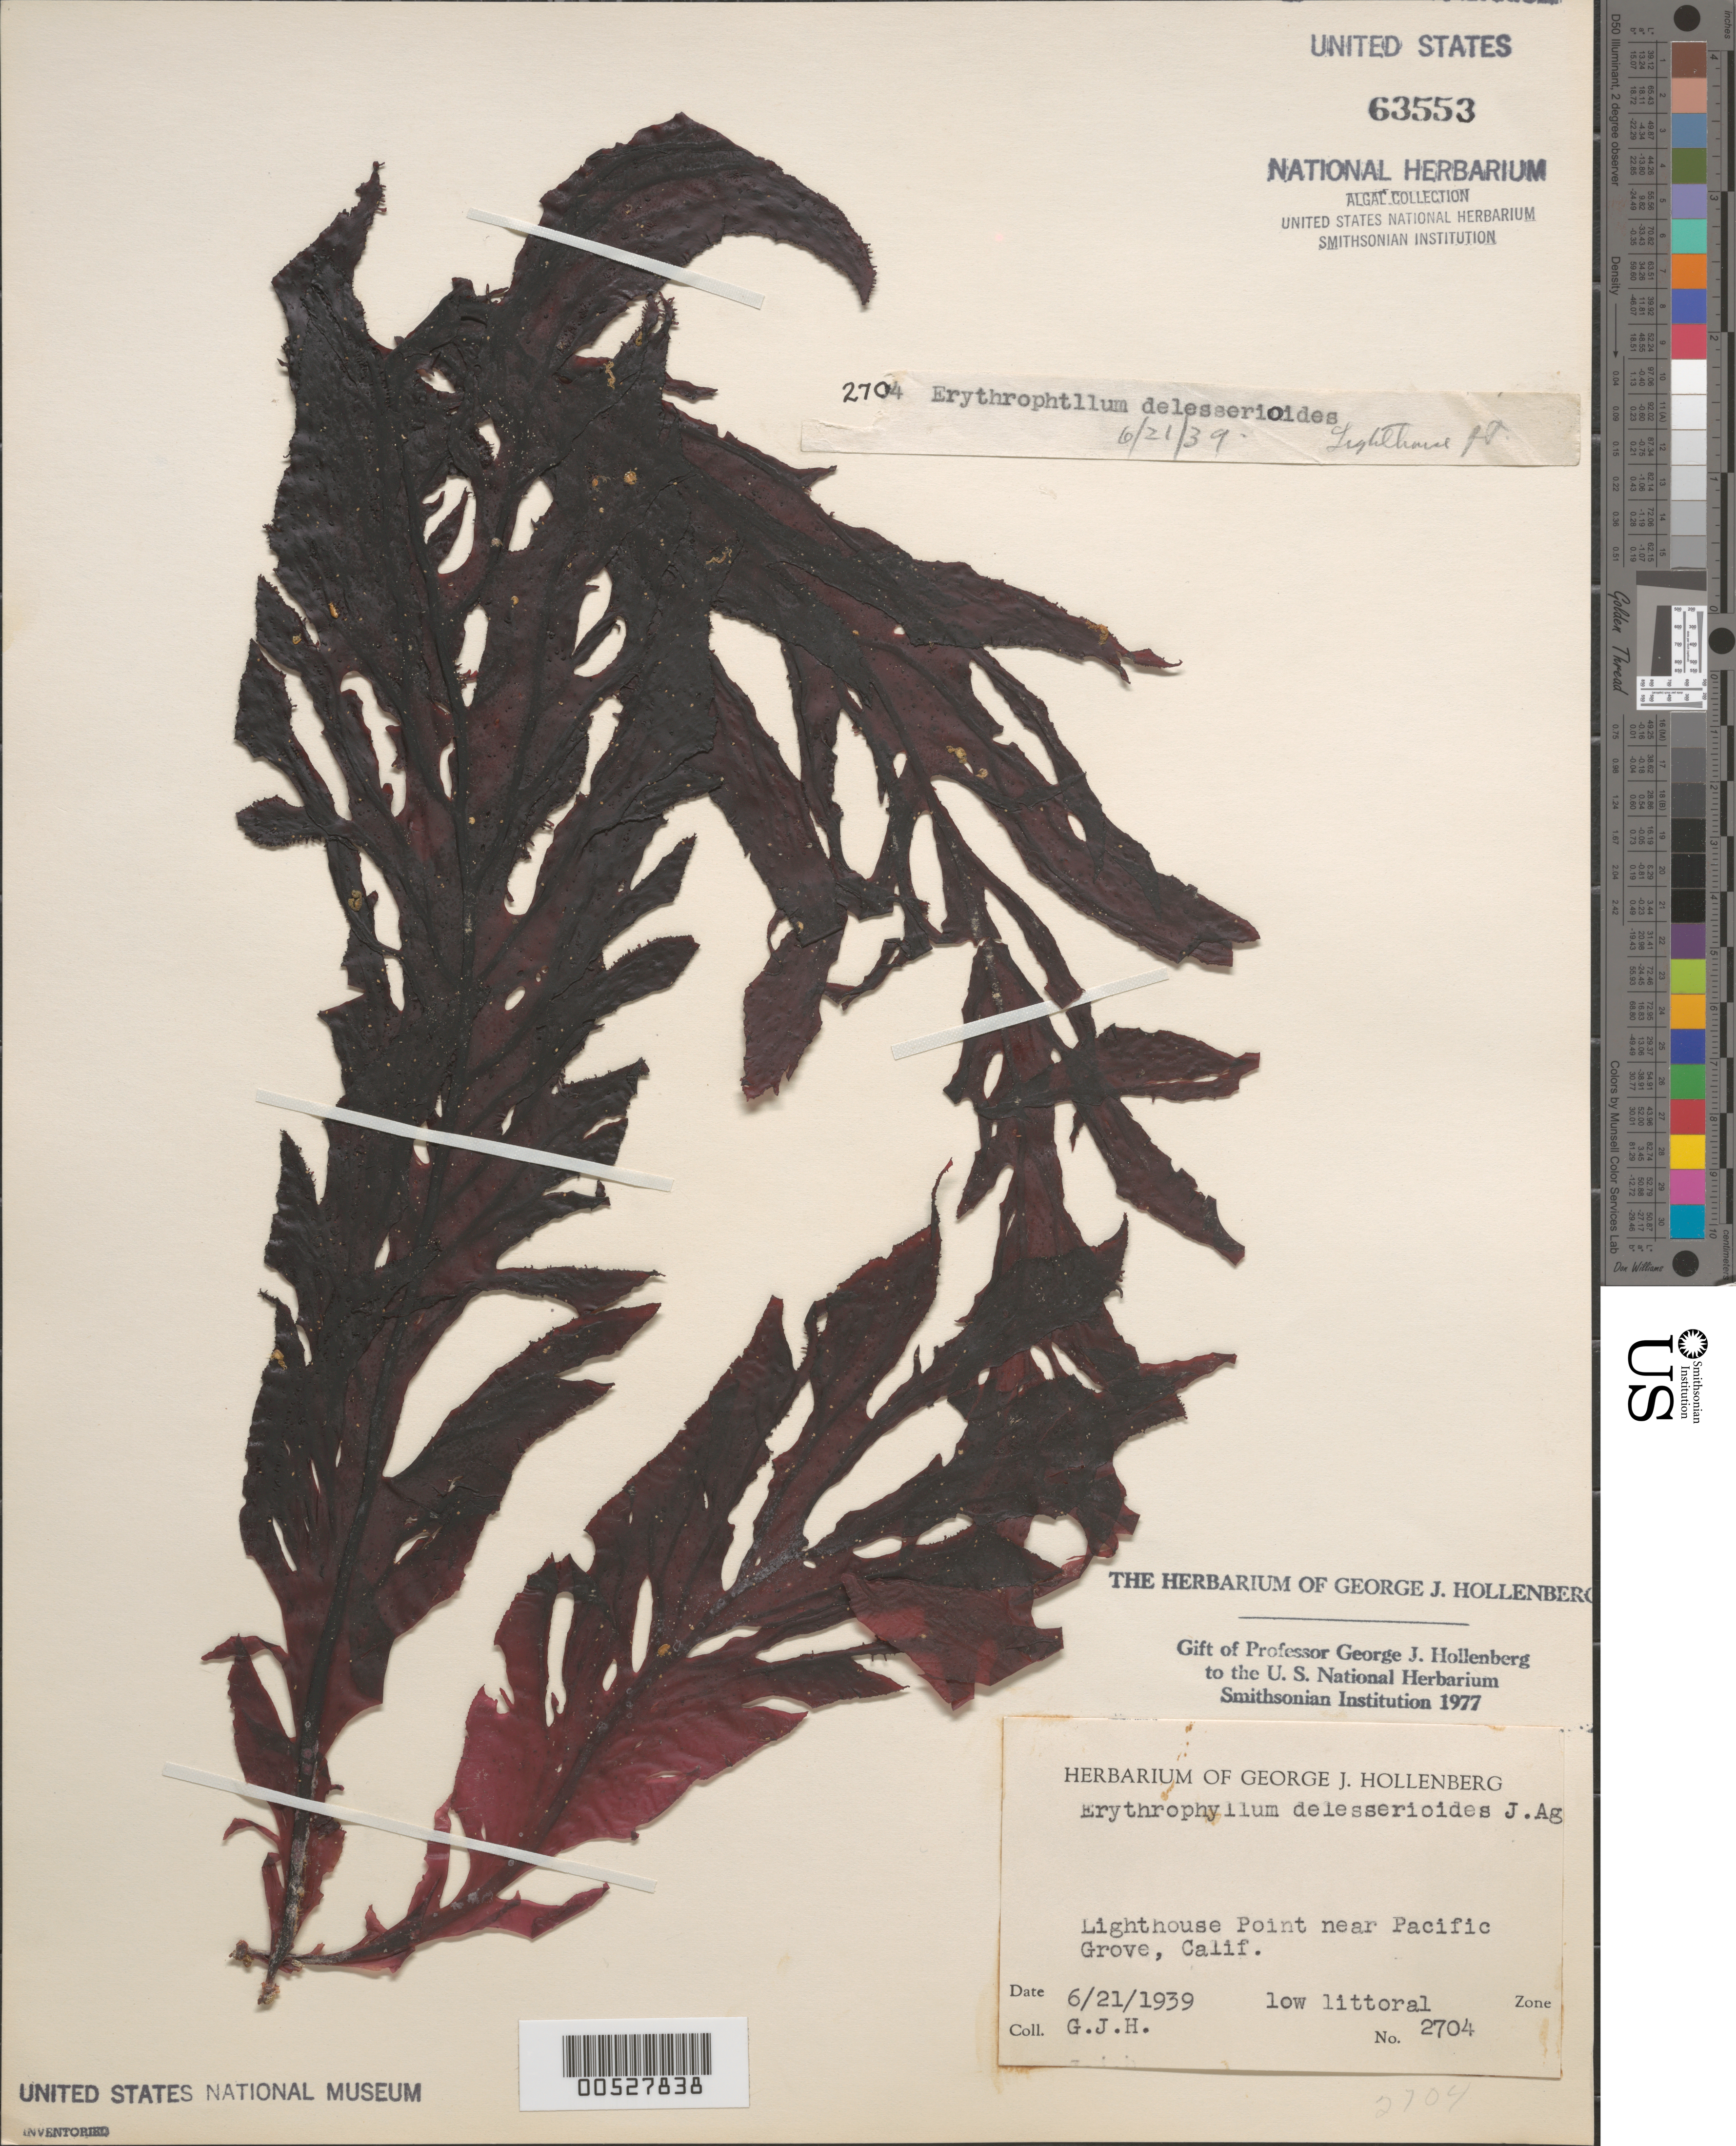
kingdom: Plantae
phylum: Rhodophyta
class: Florideophyceae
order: Gigartinales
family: Kallymeniaceae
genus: Erythrophyllum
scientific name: Erythrophyllum delesserioides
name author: J. Agardh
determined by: Hollenberg, George J.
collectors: G. Hollenberg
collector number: GJH 2704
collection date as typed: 21 Jun 1939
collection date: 1939-06-21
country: United States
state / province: California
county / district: Monterey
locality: Lighthouse Point, near Pacific Grove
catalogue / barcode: US 63553